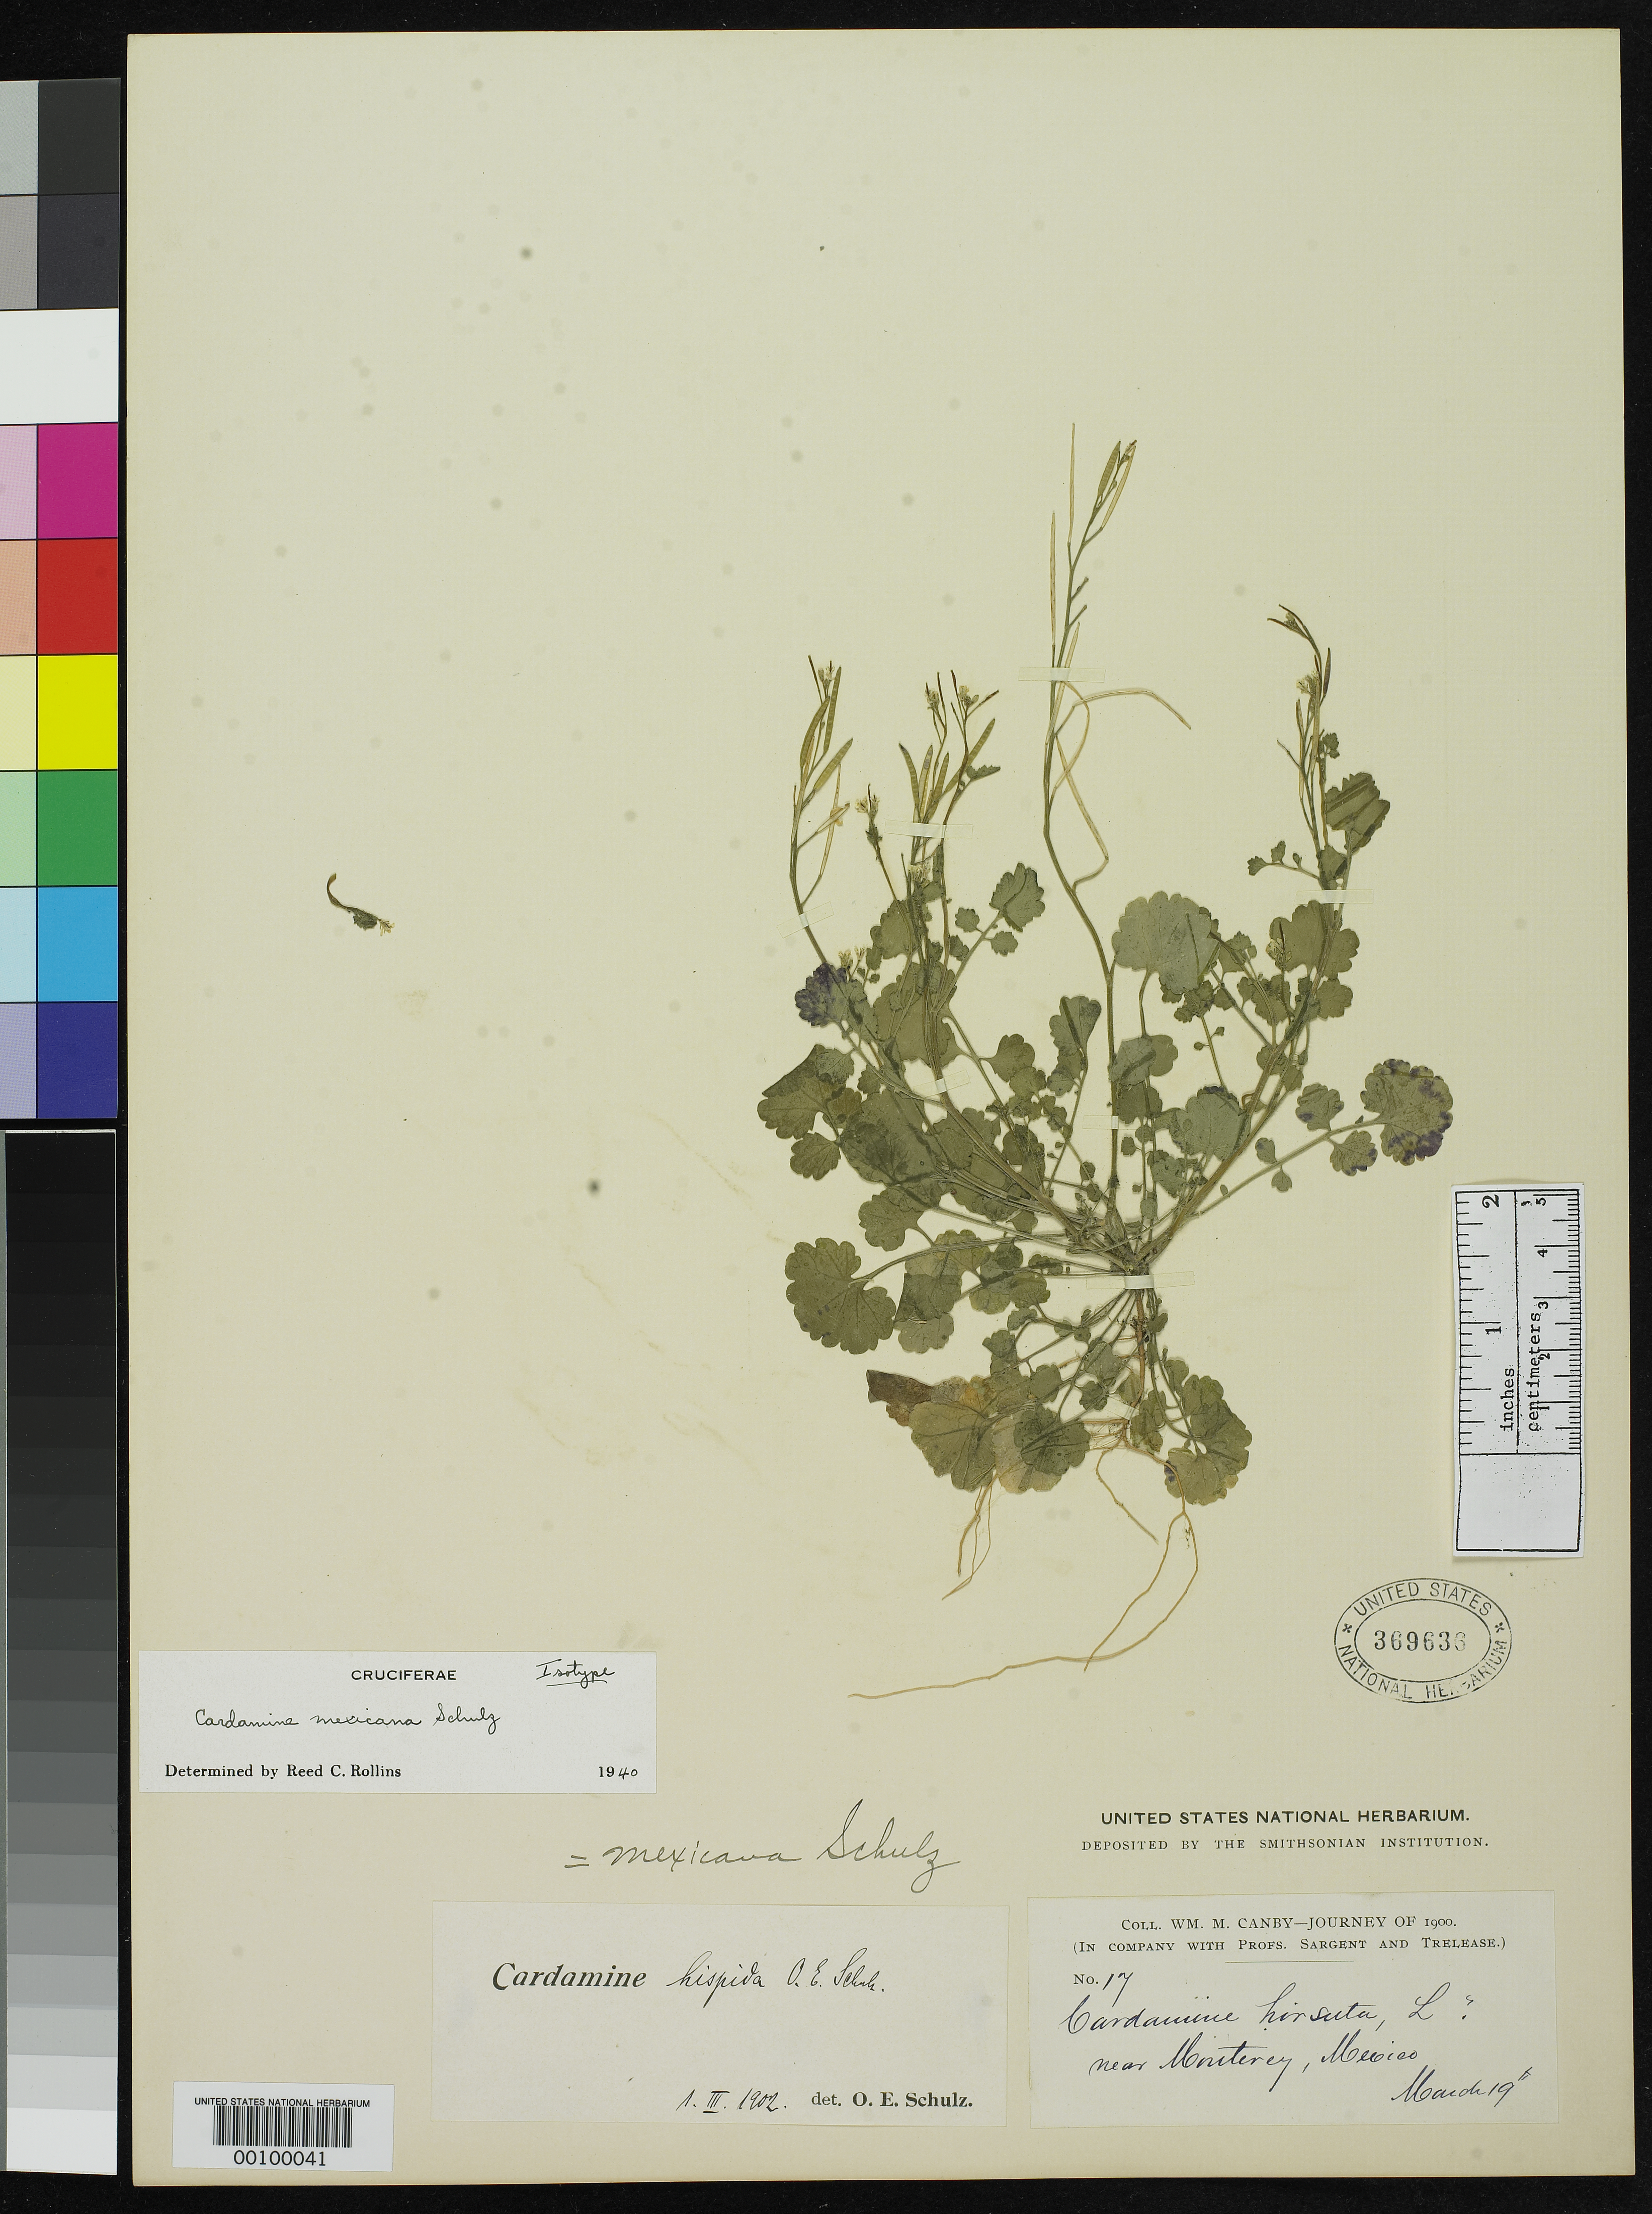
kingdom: Plantae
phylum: Tracheophyta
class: Magnoliopsida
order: Brassicales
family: Brassicaceae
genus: Cardamine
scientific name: Cardamine mexicana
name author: O.E. Schulz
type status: Isotype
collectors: W. M. Canby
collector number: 17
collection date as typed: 19 Mar 1900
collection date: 1900-03-19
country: Mexico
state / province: Nuevo León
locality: Near Monterrey.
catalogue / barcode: US 369636